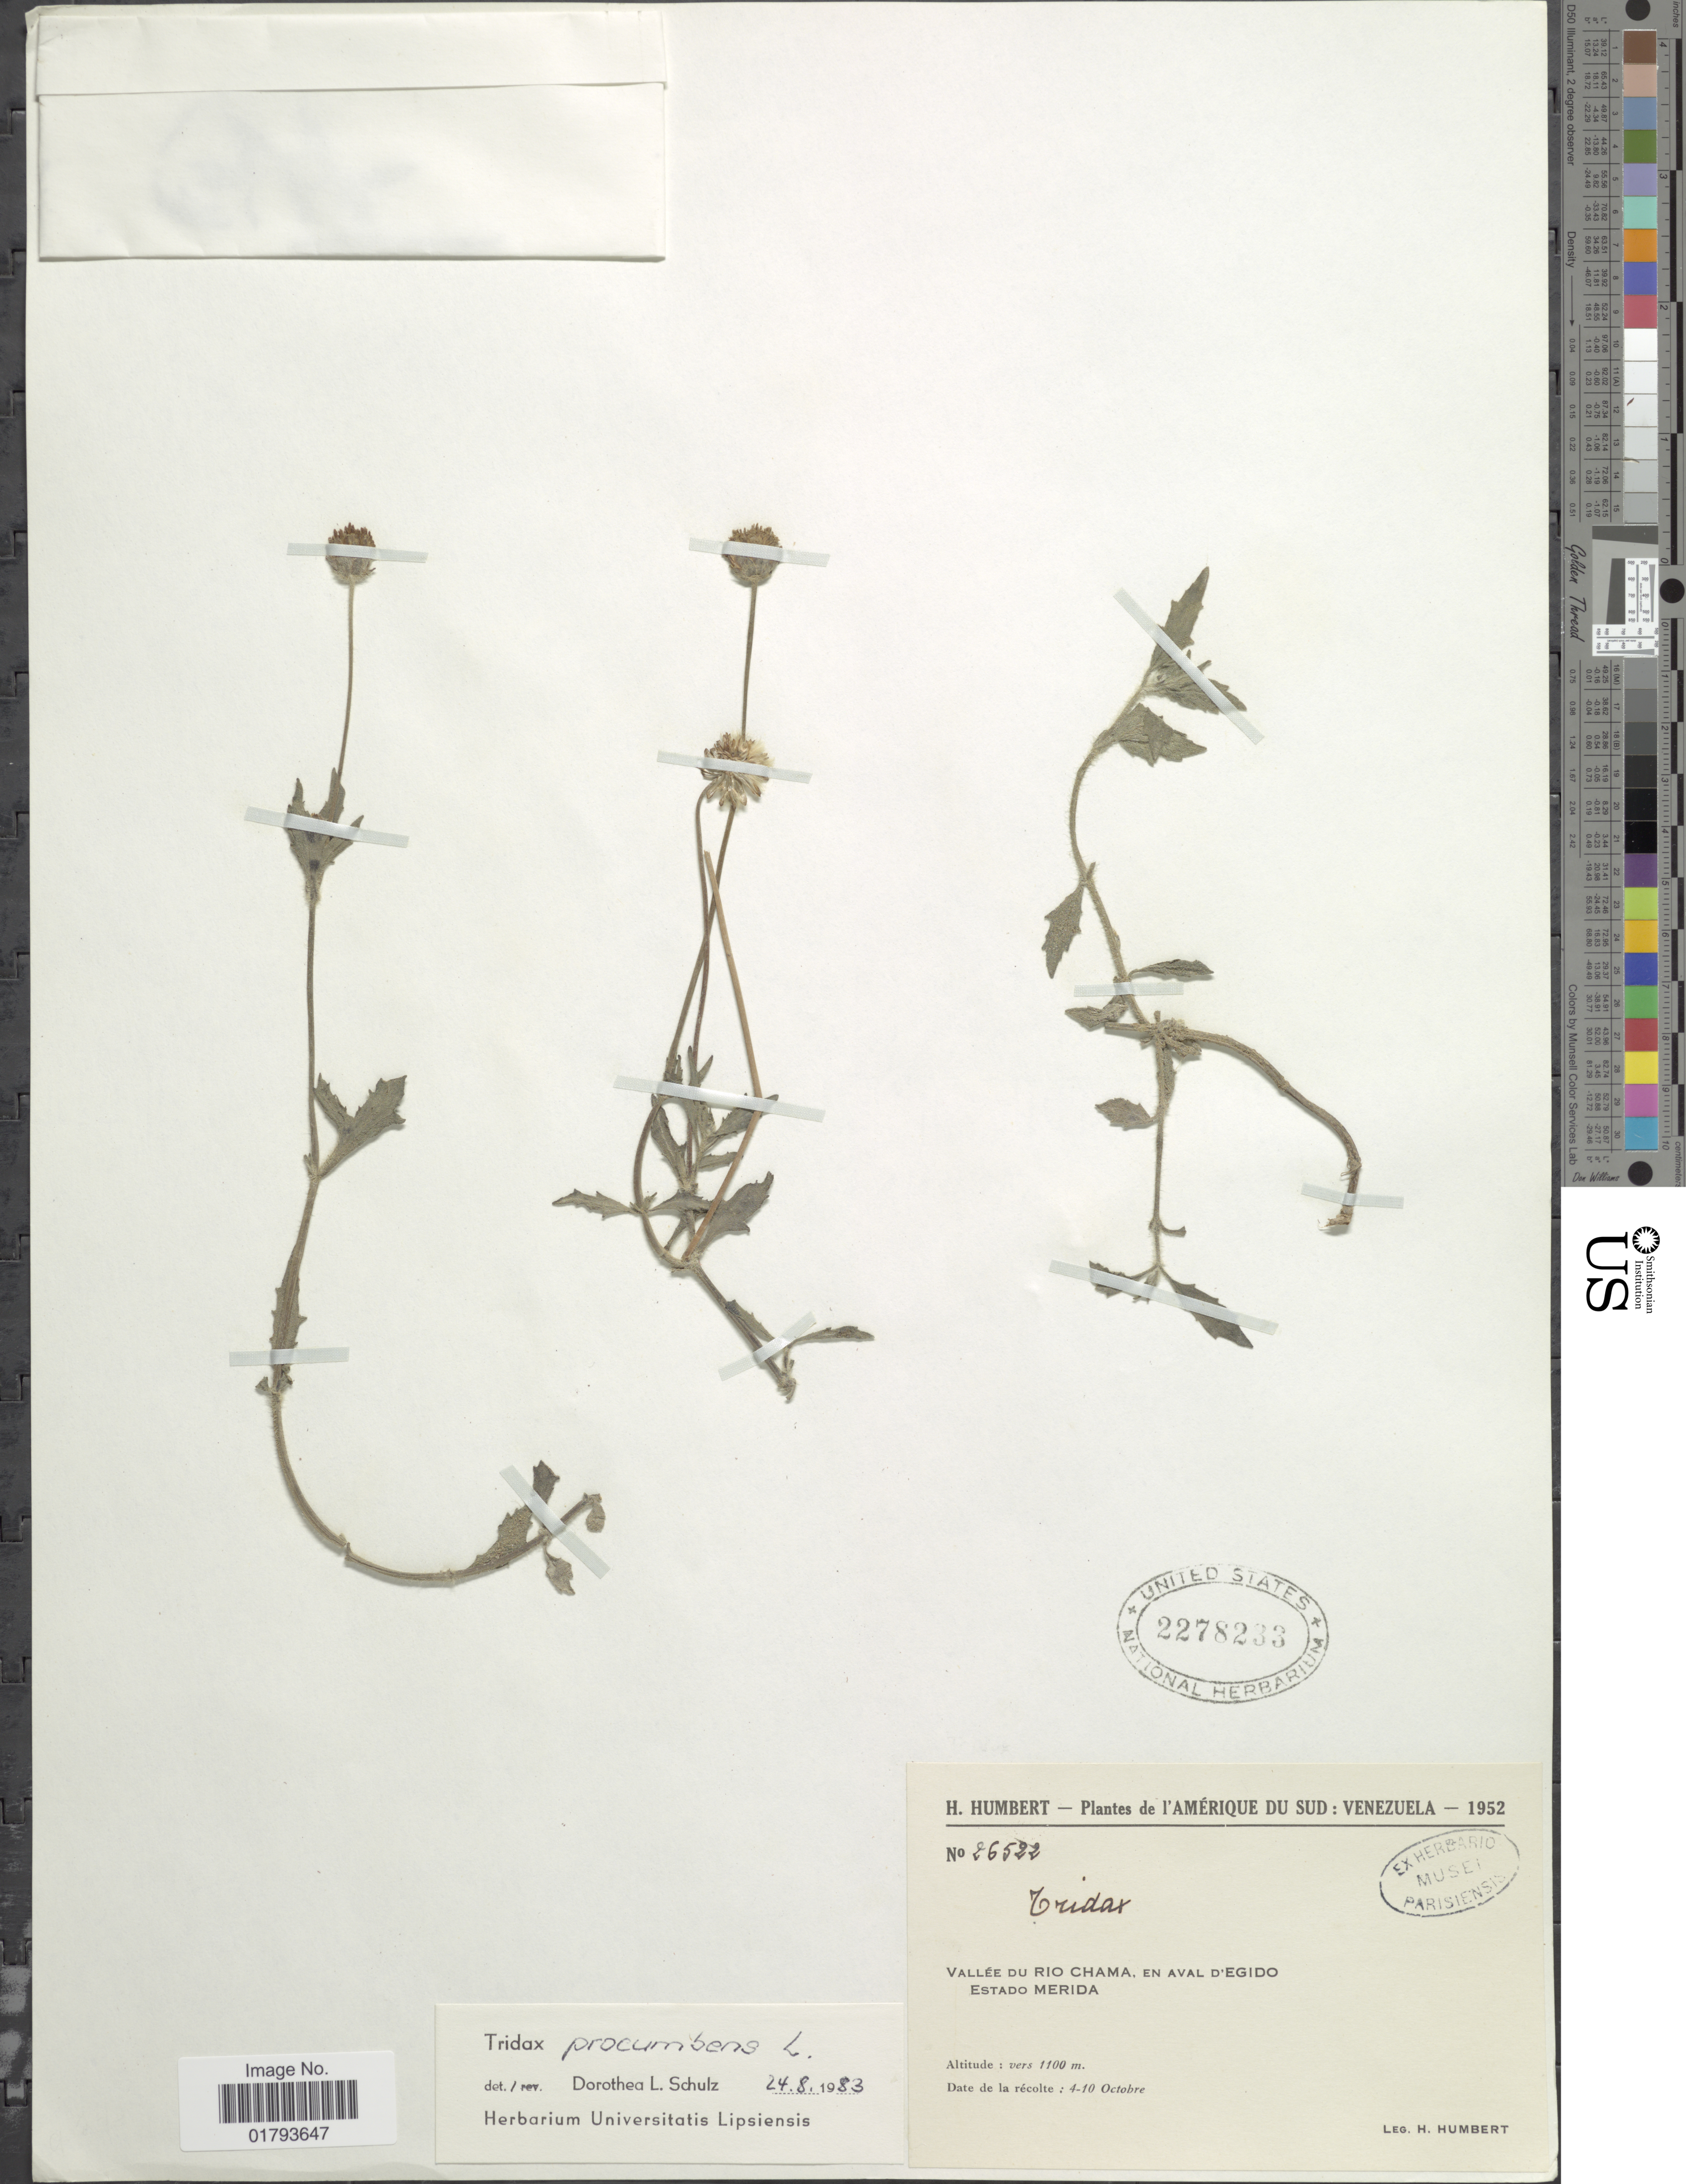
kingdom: Plantae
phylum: Tracheophyta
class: Magnoliopsida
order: Asterales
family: Asteraceae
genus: Tridax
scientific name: Tridax procumbens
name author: L.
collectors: H. Humbert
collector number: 26522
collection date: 1952-10-04/1952-10-10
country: Venezuela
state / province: Mérida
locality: Vallée du Rio Chama, en aval D'Egido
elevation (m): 1100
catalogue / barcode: US 2278233